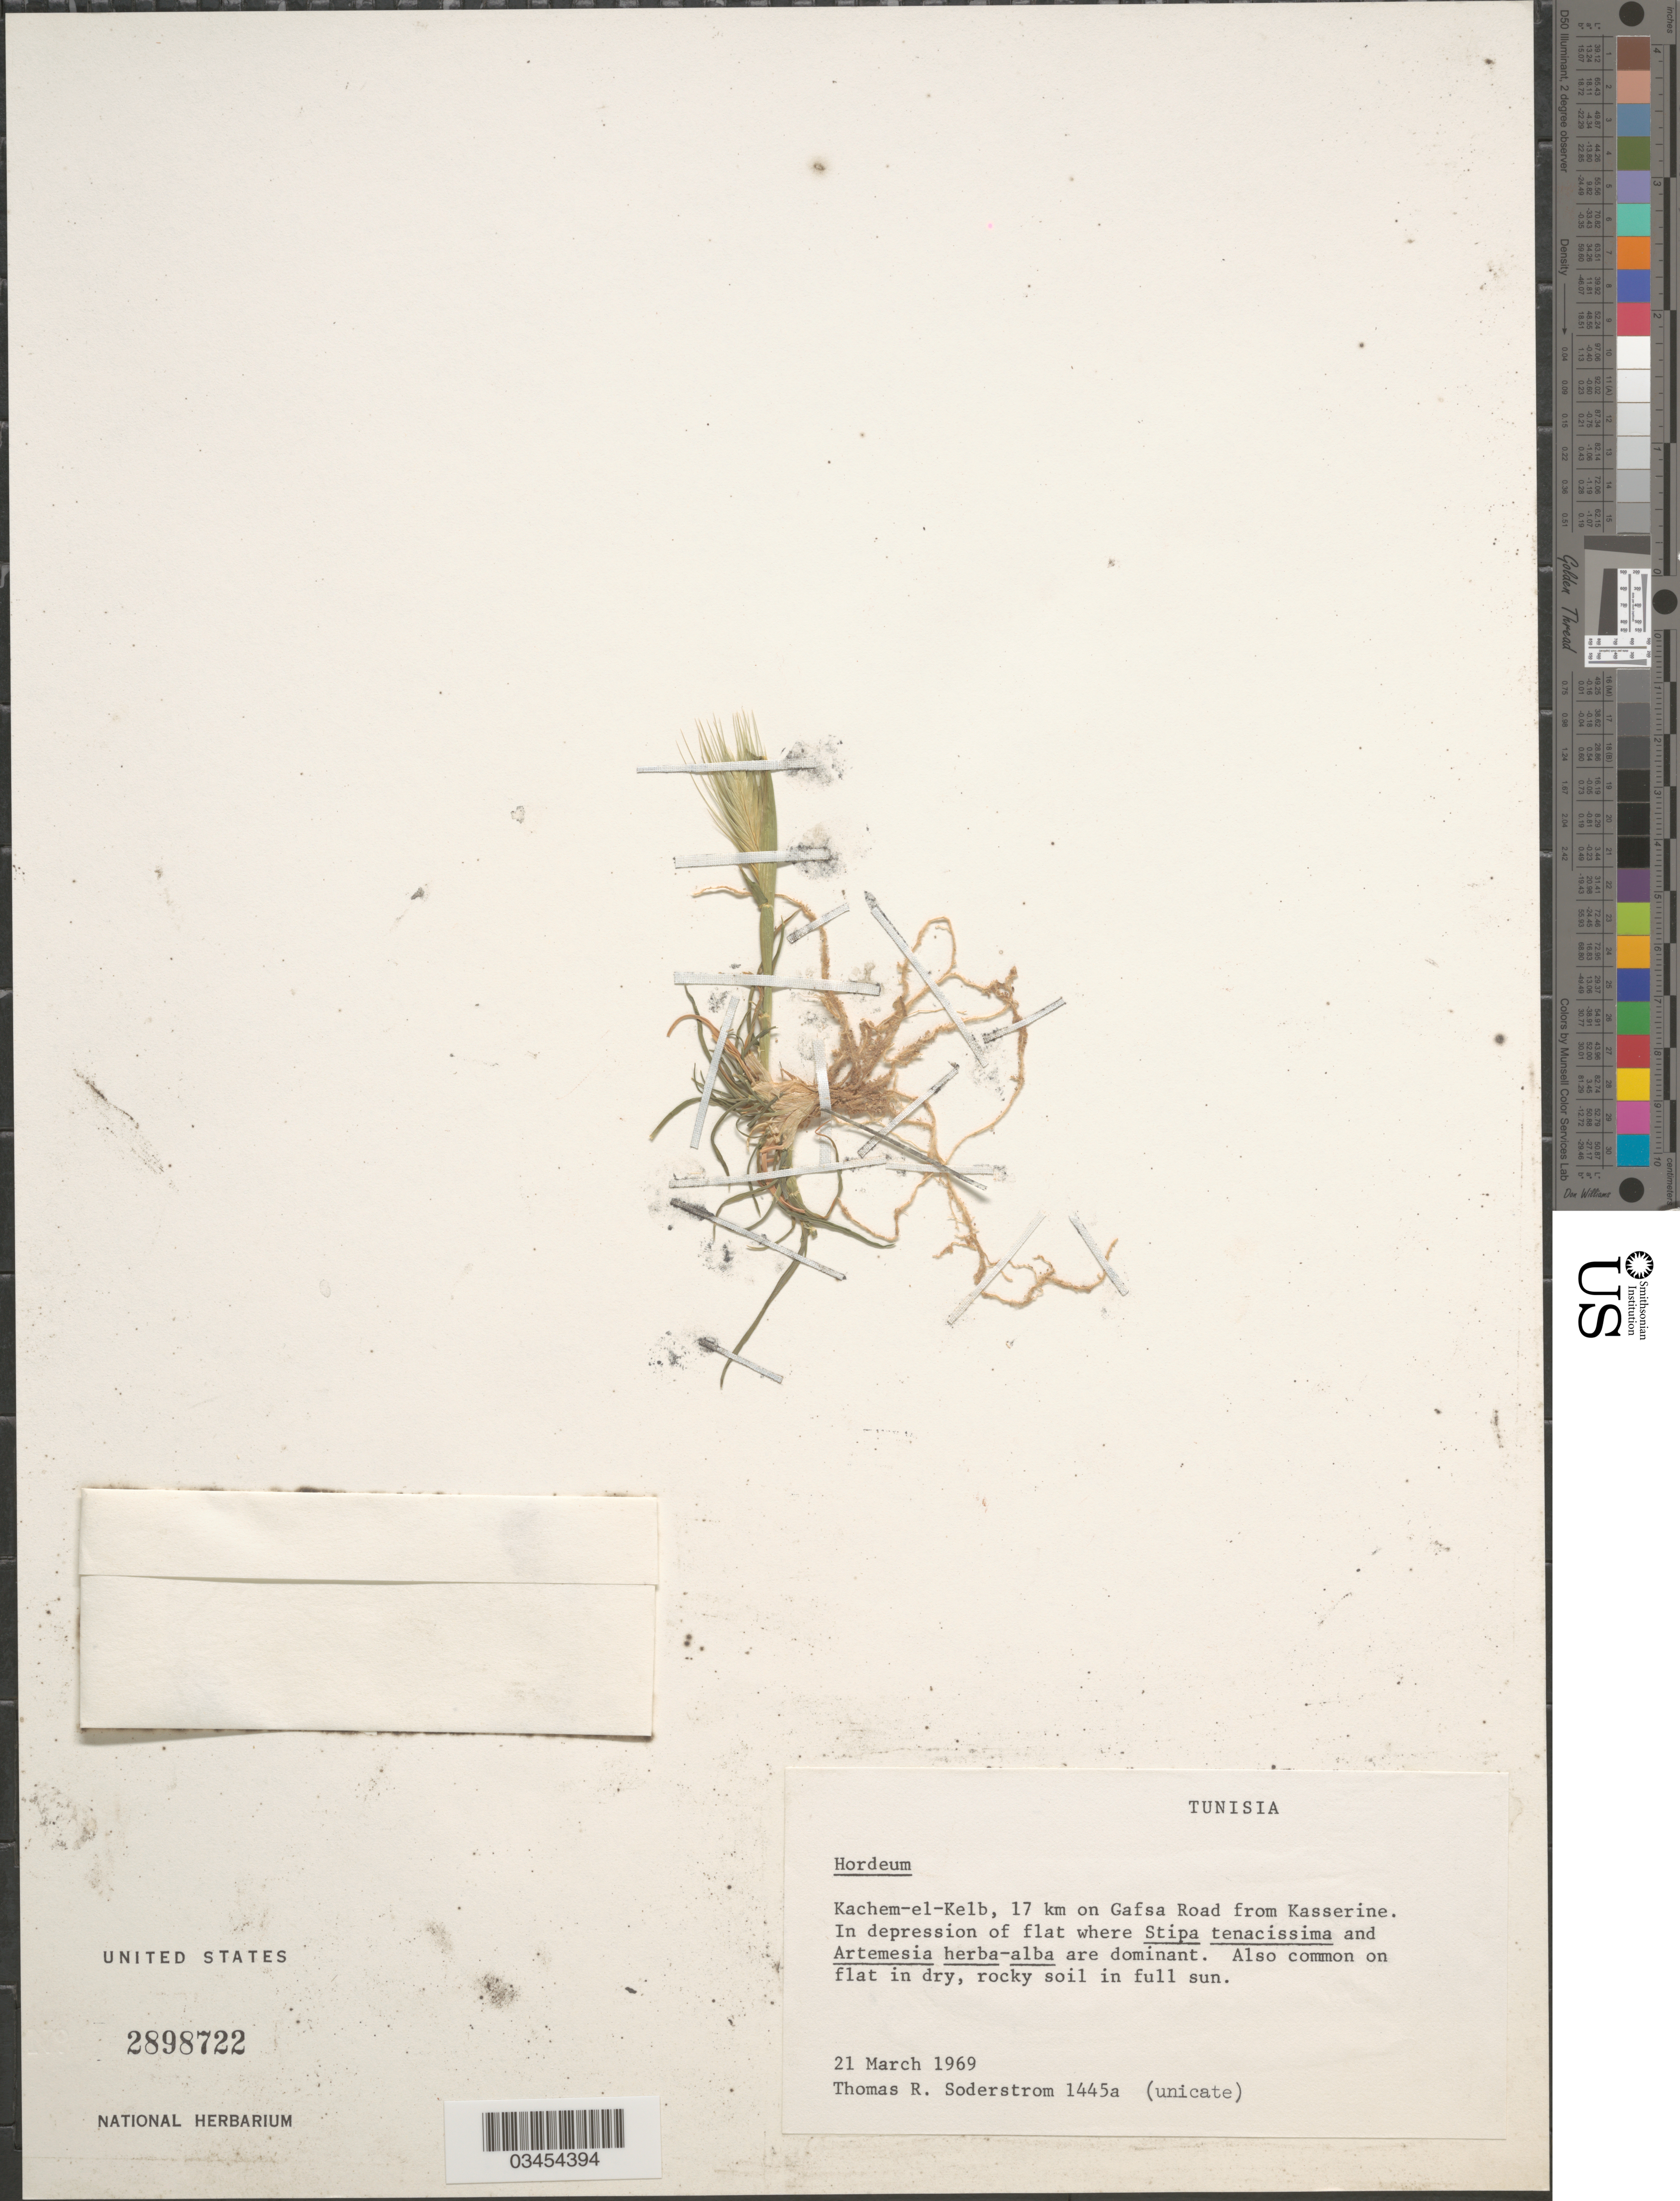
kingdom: Plantae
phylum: Tracheophyta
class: Liliopsida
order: Poales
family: Poaceae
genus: Hordeum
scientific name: Hordeum sp.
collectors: T. R. Soderstrom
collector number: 1445a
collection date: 1969-03-21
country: Tunisia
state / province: Kasserine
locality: Kachem-el-Kelb, 17 km on Gafsa Road from Kasserine.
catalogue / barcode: US 2898722